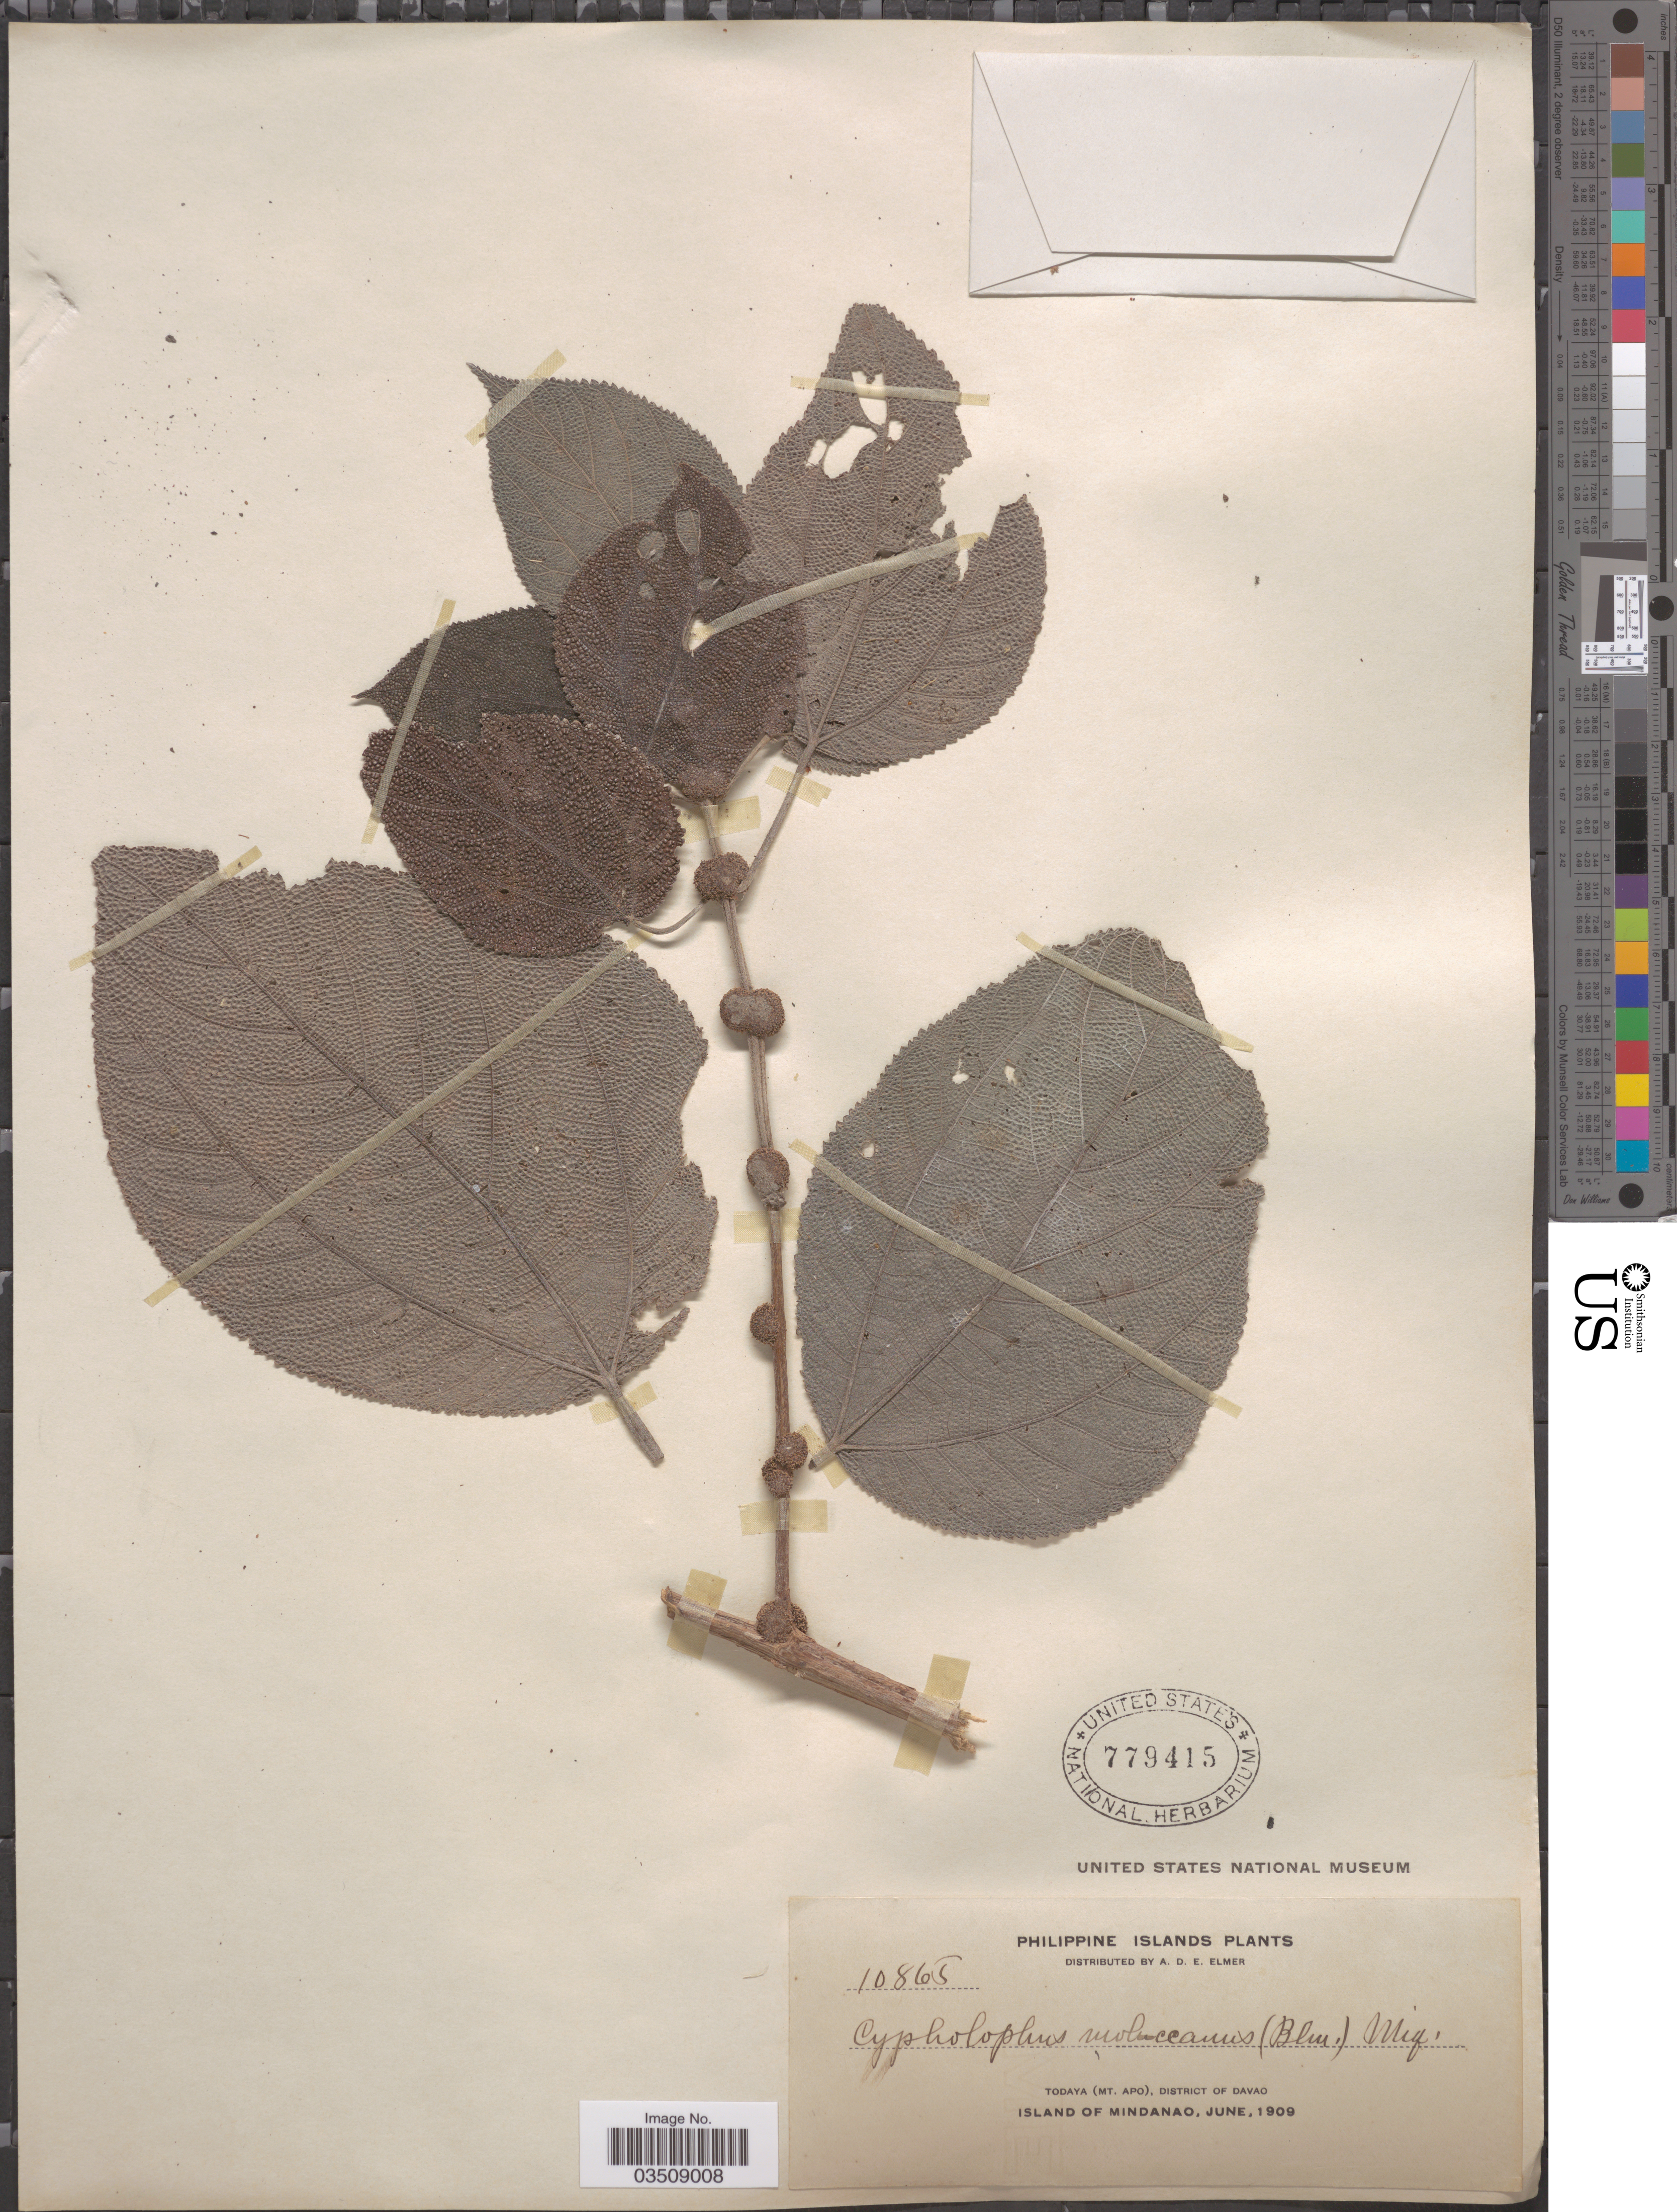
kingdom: Plantae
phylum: Tracheophyta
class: Magnoliopsida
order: Rosales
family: Urticaceae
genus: Cypholophus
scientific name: Cypholophus moluccanus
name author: (Blume) Miq.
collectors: A. D. E. Elmer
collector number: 10865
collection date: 1909-06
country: Philippines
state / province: Davao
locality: Todaya (Mt. Apo), District of Davao. Island of Mindanao.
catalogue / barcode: US 779415